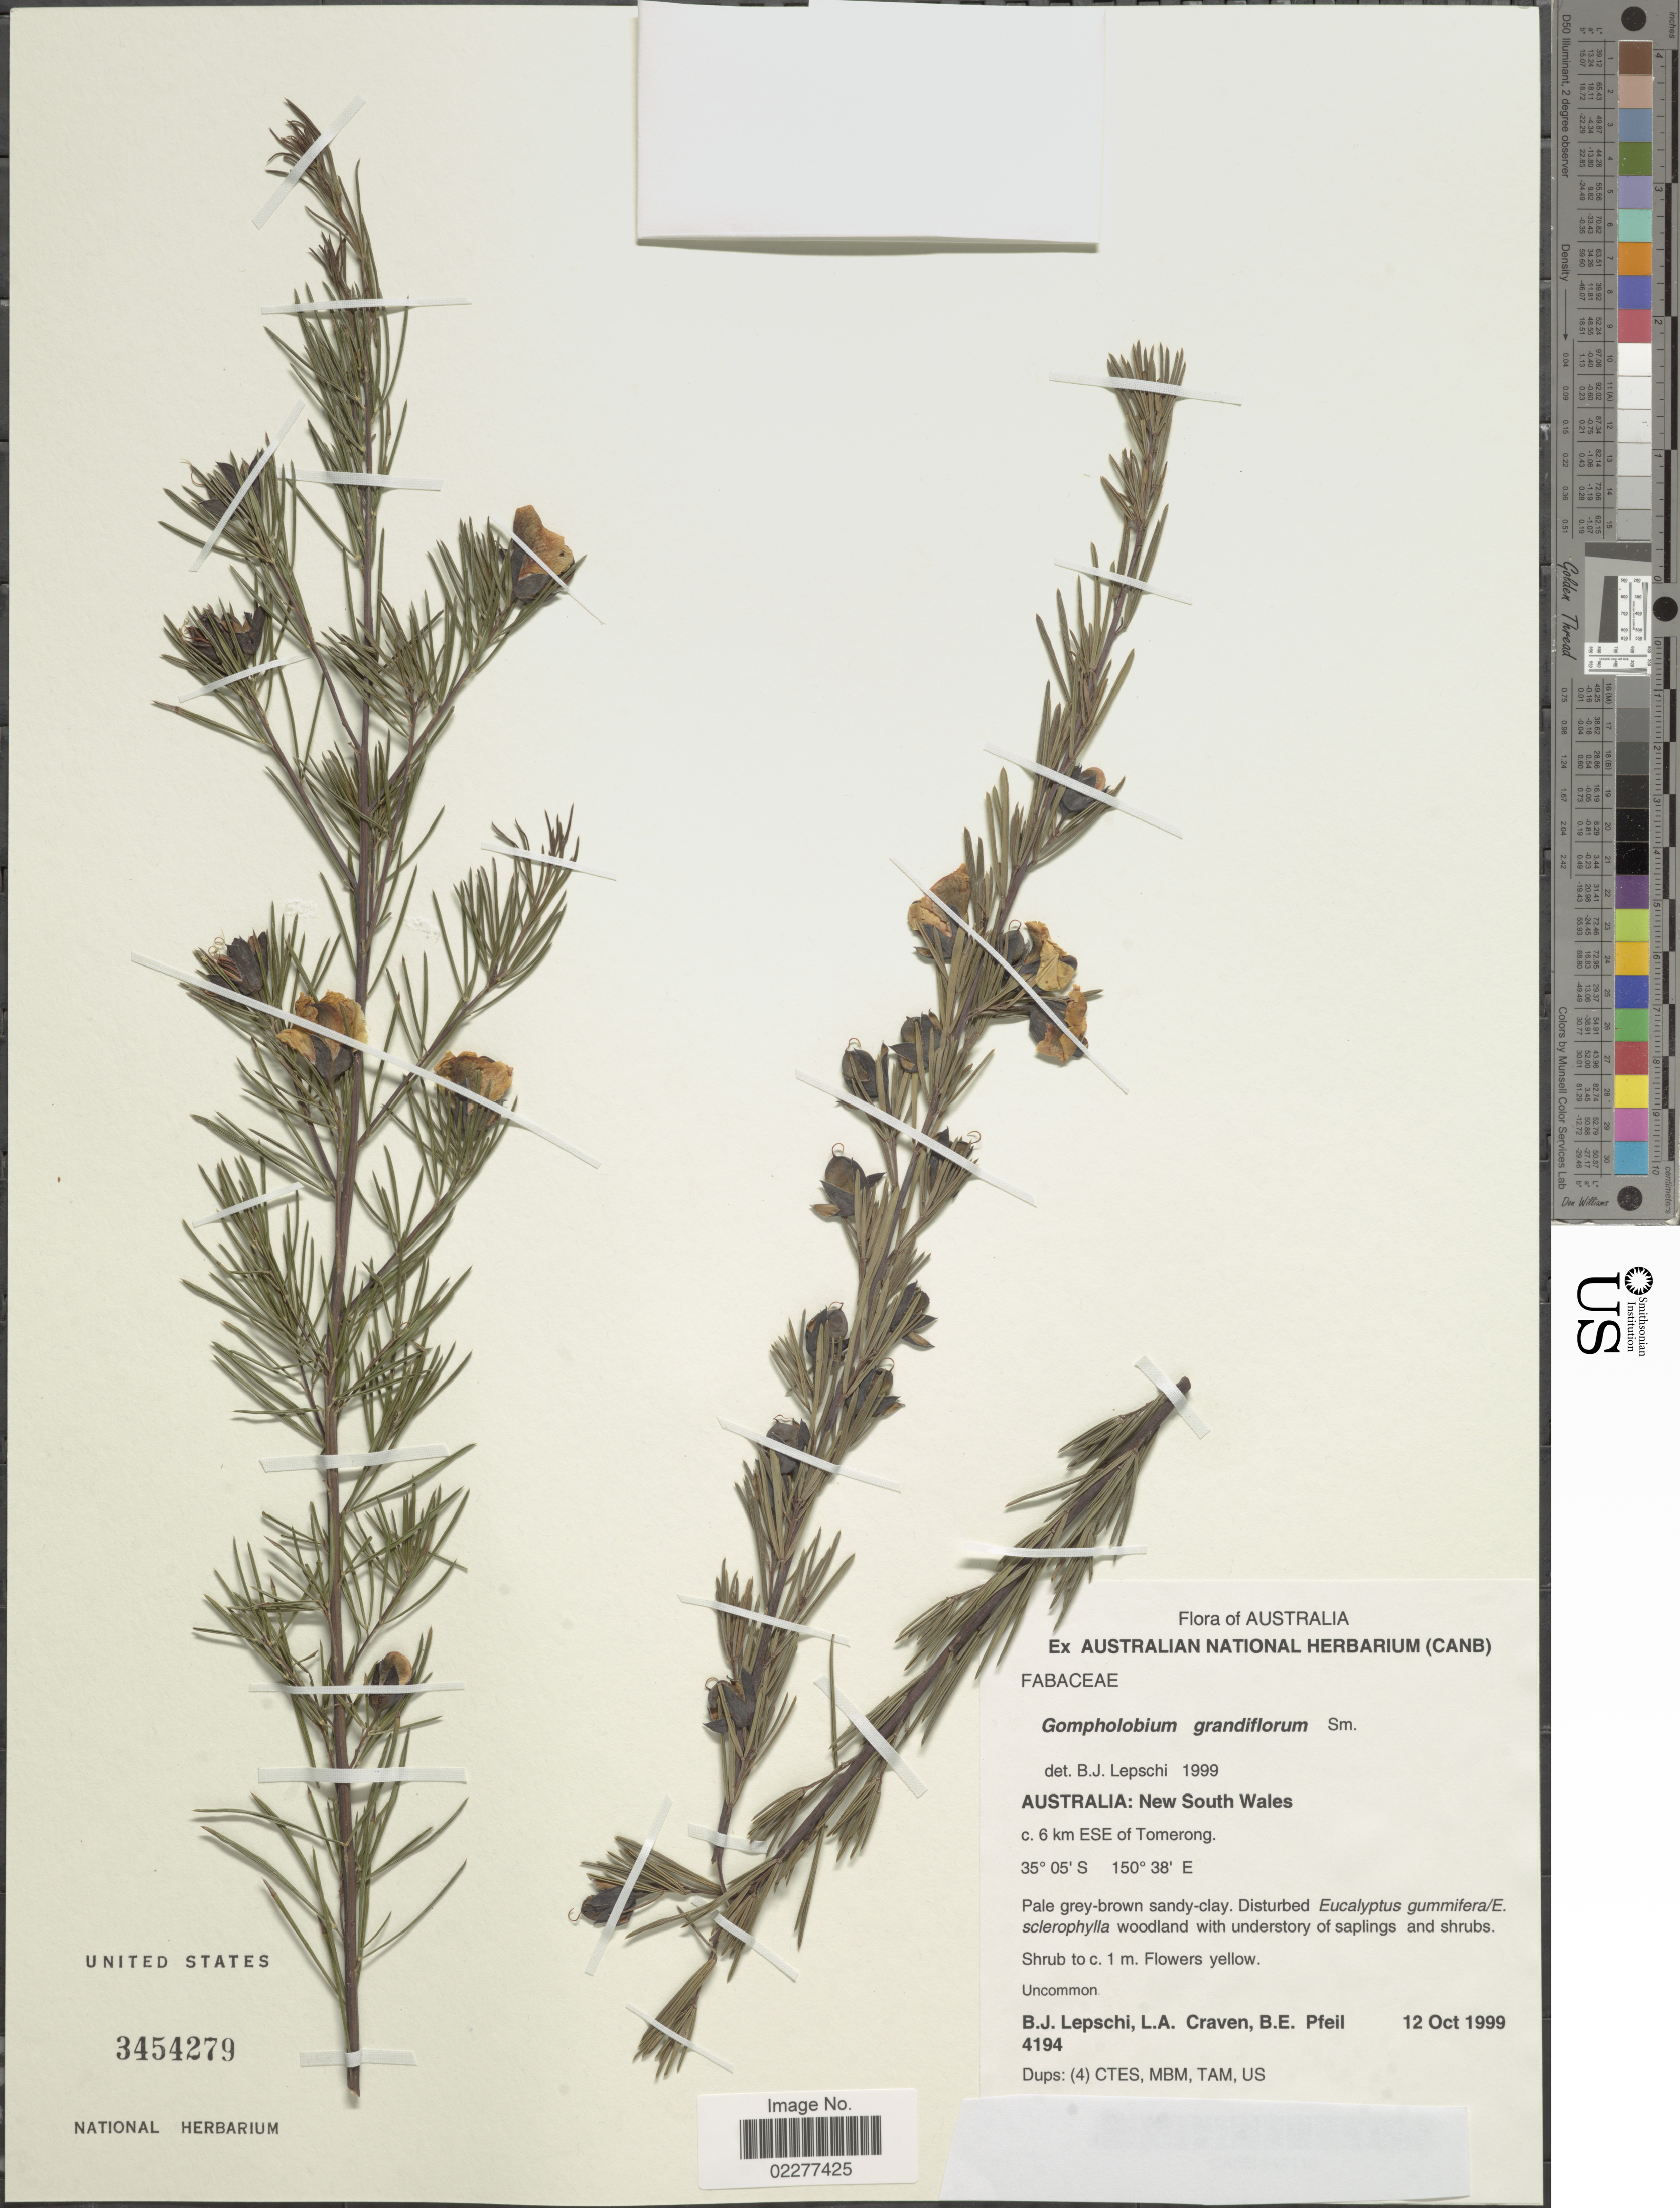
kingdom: Plantae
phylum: Tracheophyta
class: Magnoliopsida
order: Fabales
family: Fabaceae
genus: Gompholobium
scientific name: Gompholobium grandiflorum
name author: Sm.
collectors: B. Lepschi, L. A. Craven & B. Pfeil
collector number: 4194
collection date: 1999-10-12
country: Australia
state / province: New South Wales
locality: C. 6 km ESE of Tomerong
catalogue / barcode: US 3454279